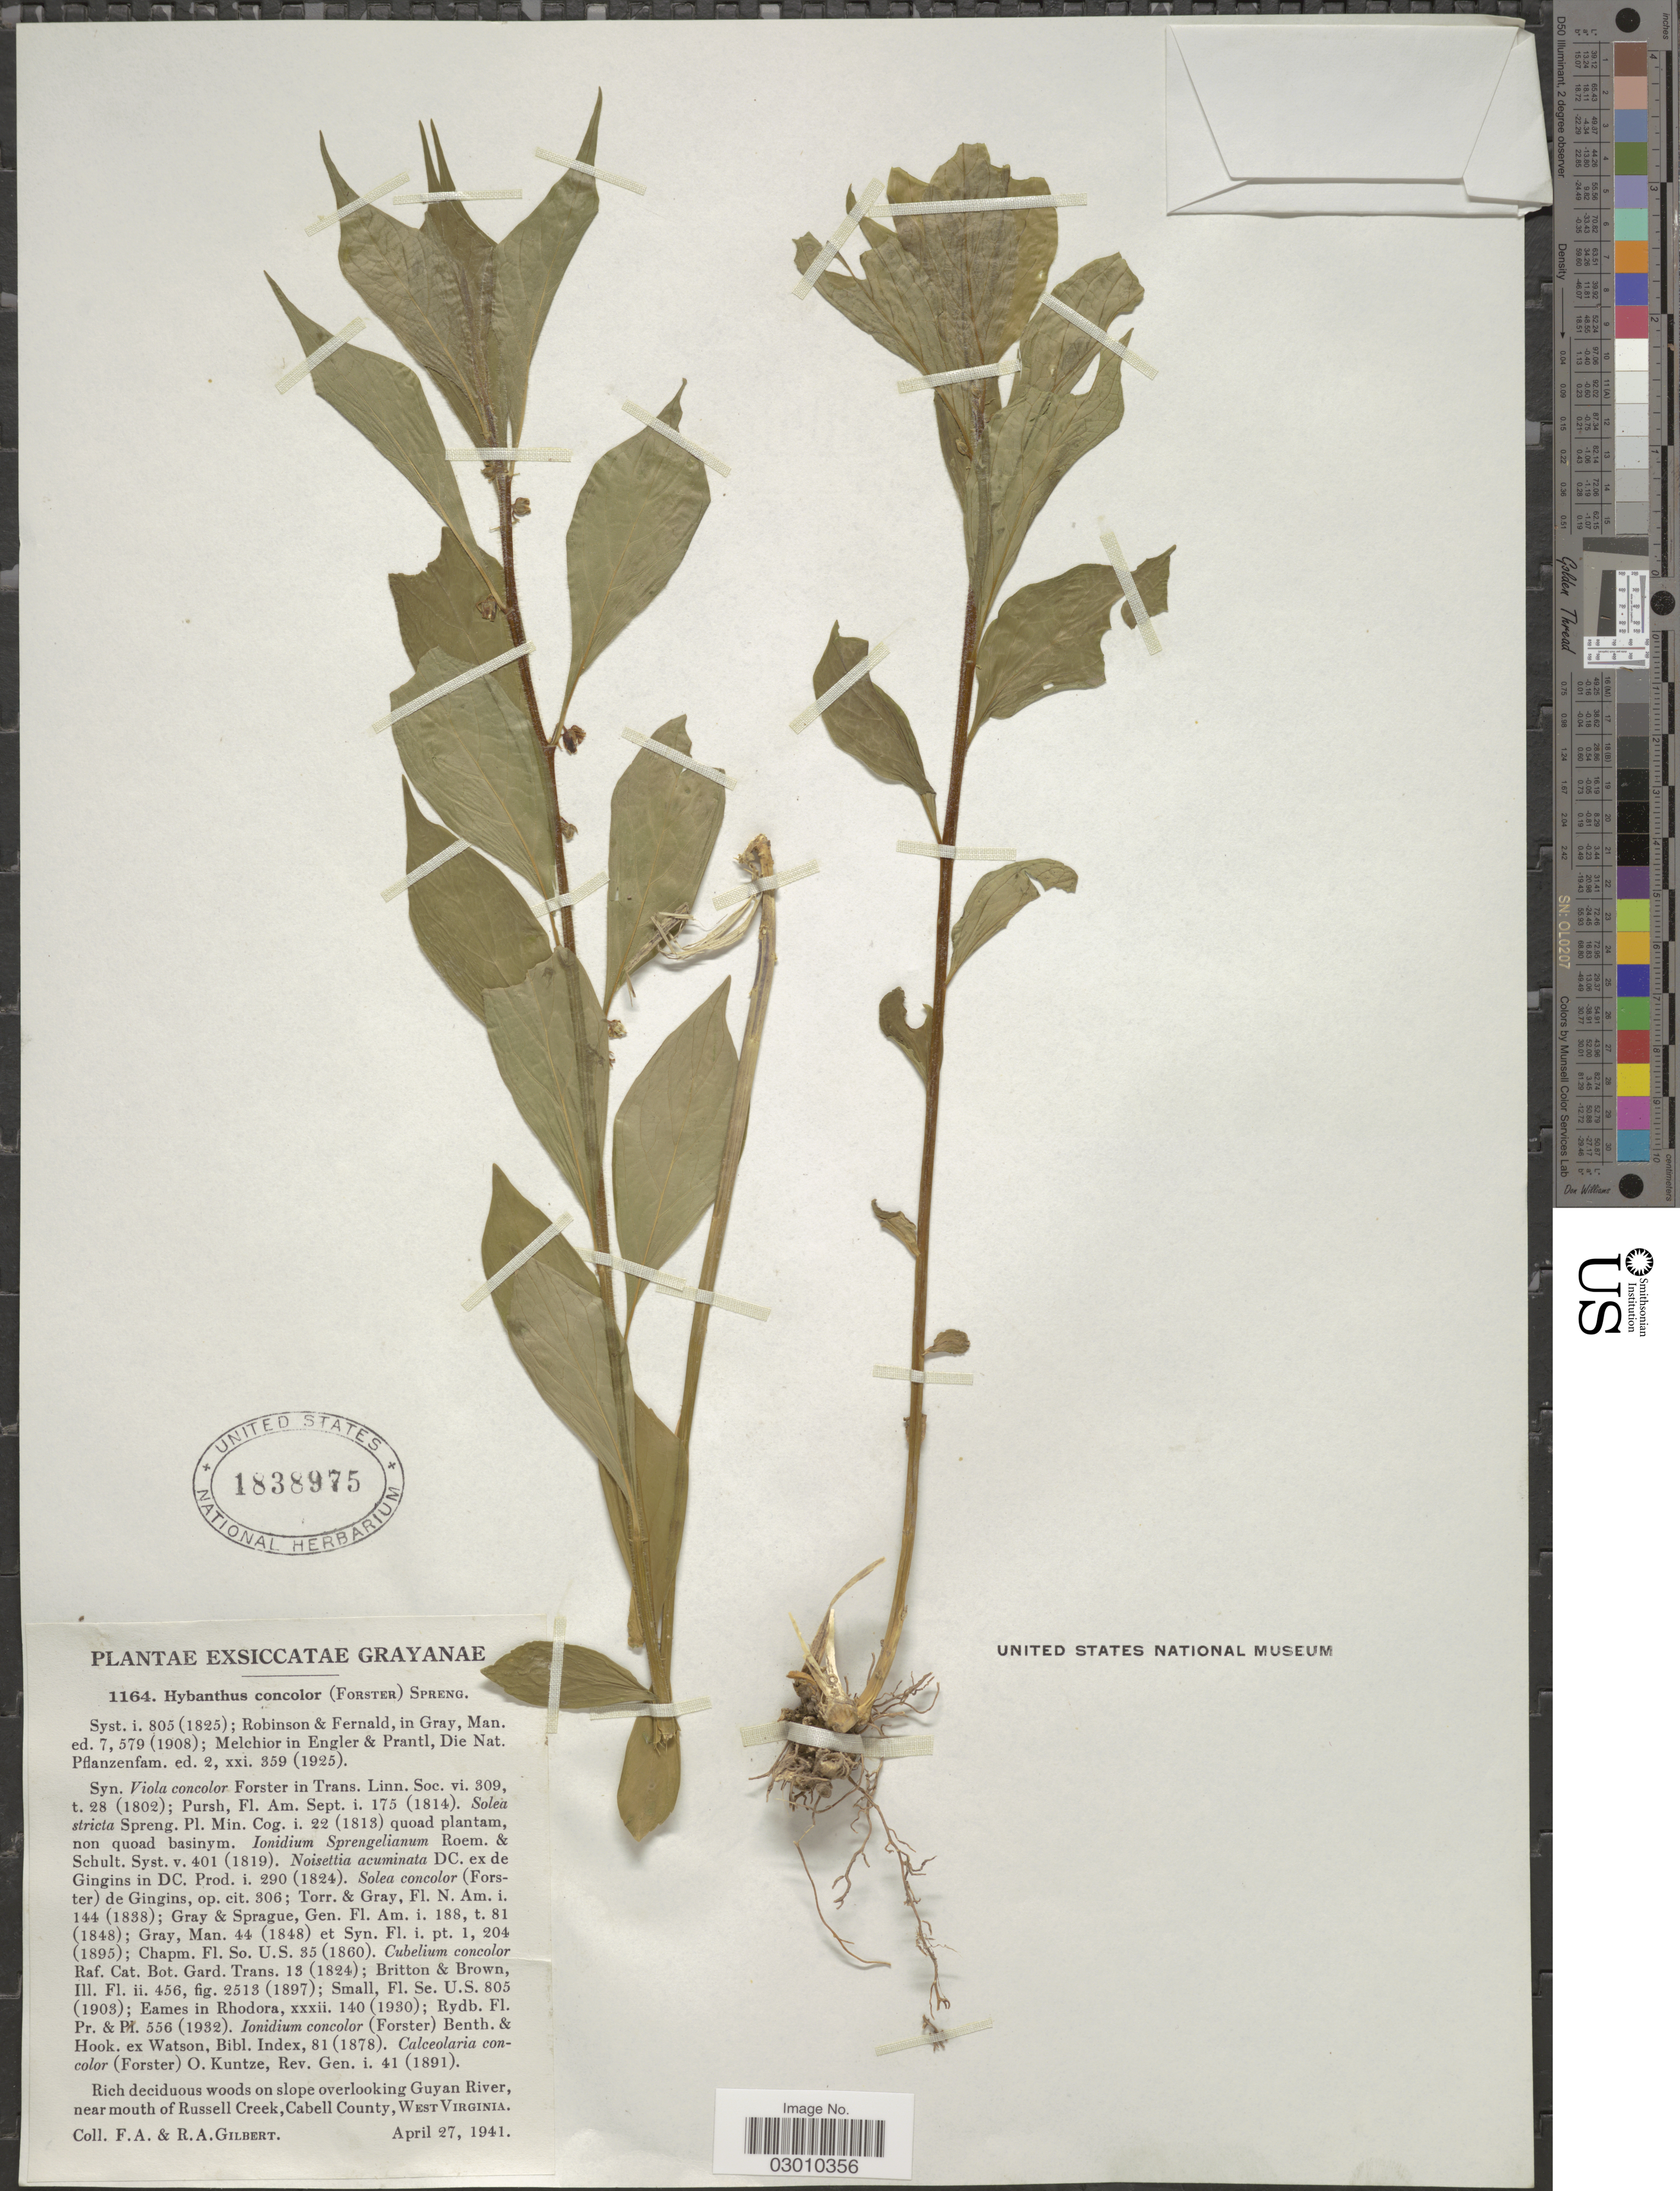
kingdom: Plantae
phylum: Tracheophyta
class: Magnoliopsida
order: Malpighiales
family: Violaceae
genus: Cubelium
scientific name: Cubelium concolor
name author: (T.F. Forst.) Raf. ex Britton & A. Br.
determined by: Strong, Mark T., (BOT), Smithsonian Institution - National Museum of Natural History (UNITED STATES)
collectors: F. A. Gilbert & R. Gilbert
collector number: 1164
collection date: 1941-04-27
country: United States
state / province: West Virginia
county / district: Cabell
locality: Rich deciduous woods on slope overlooking Guyan River, near mouth of Russell Creek, Cabel County.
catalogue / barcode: US 1838975